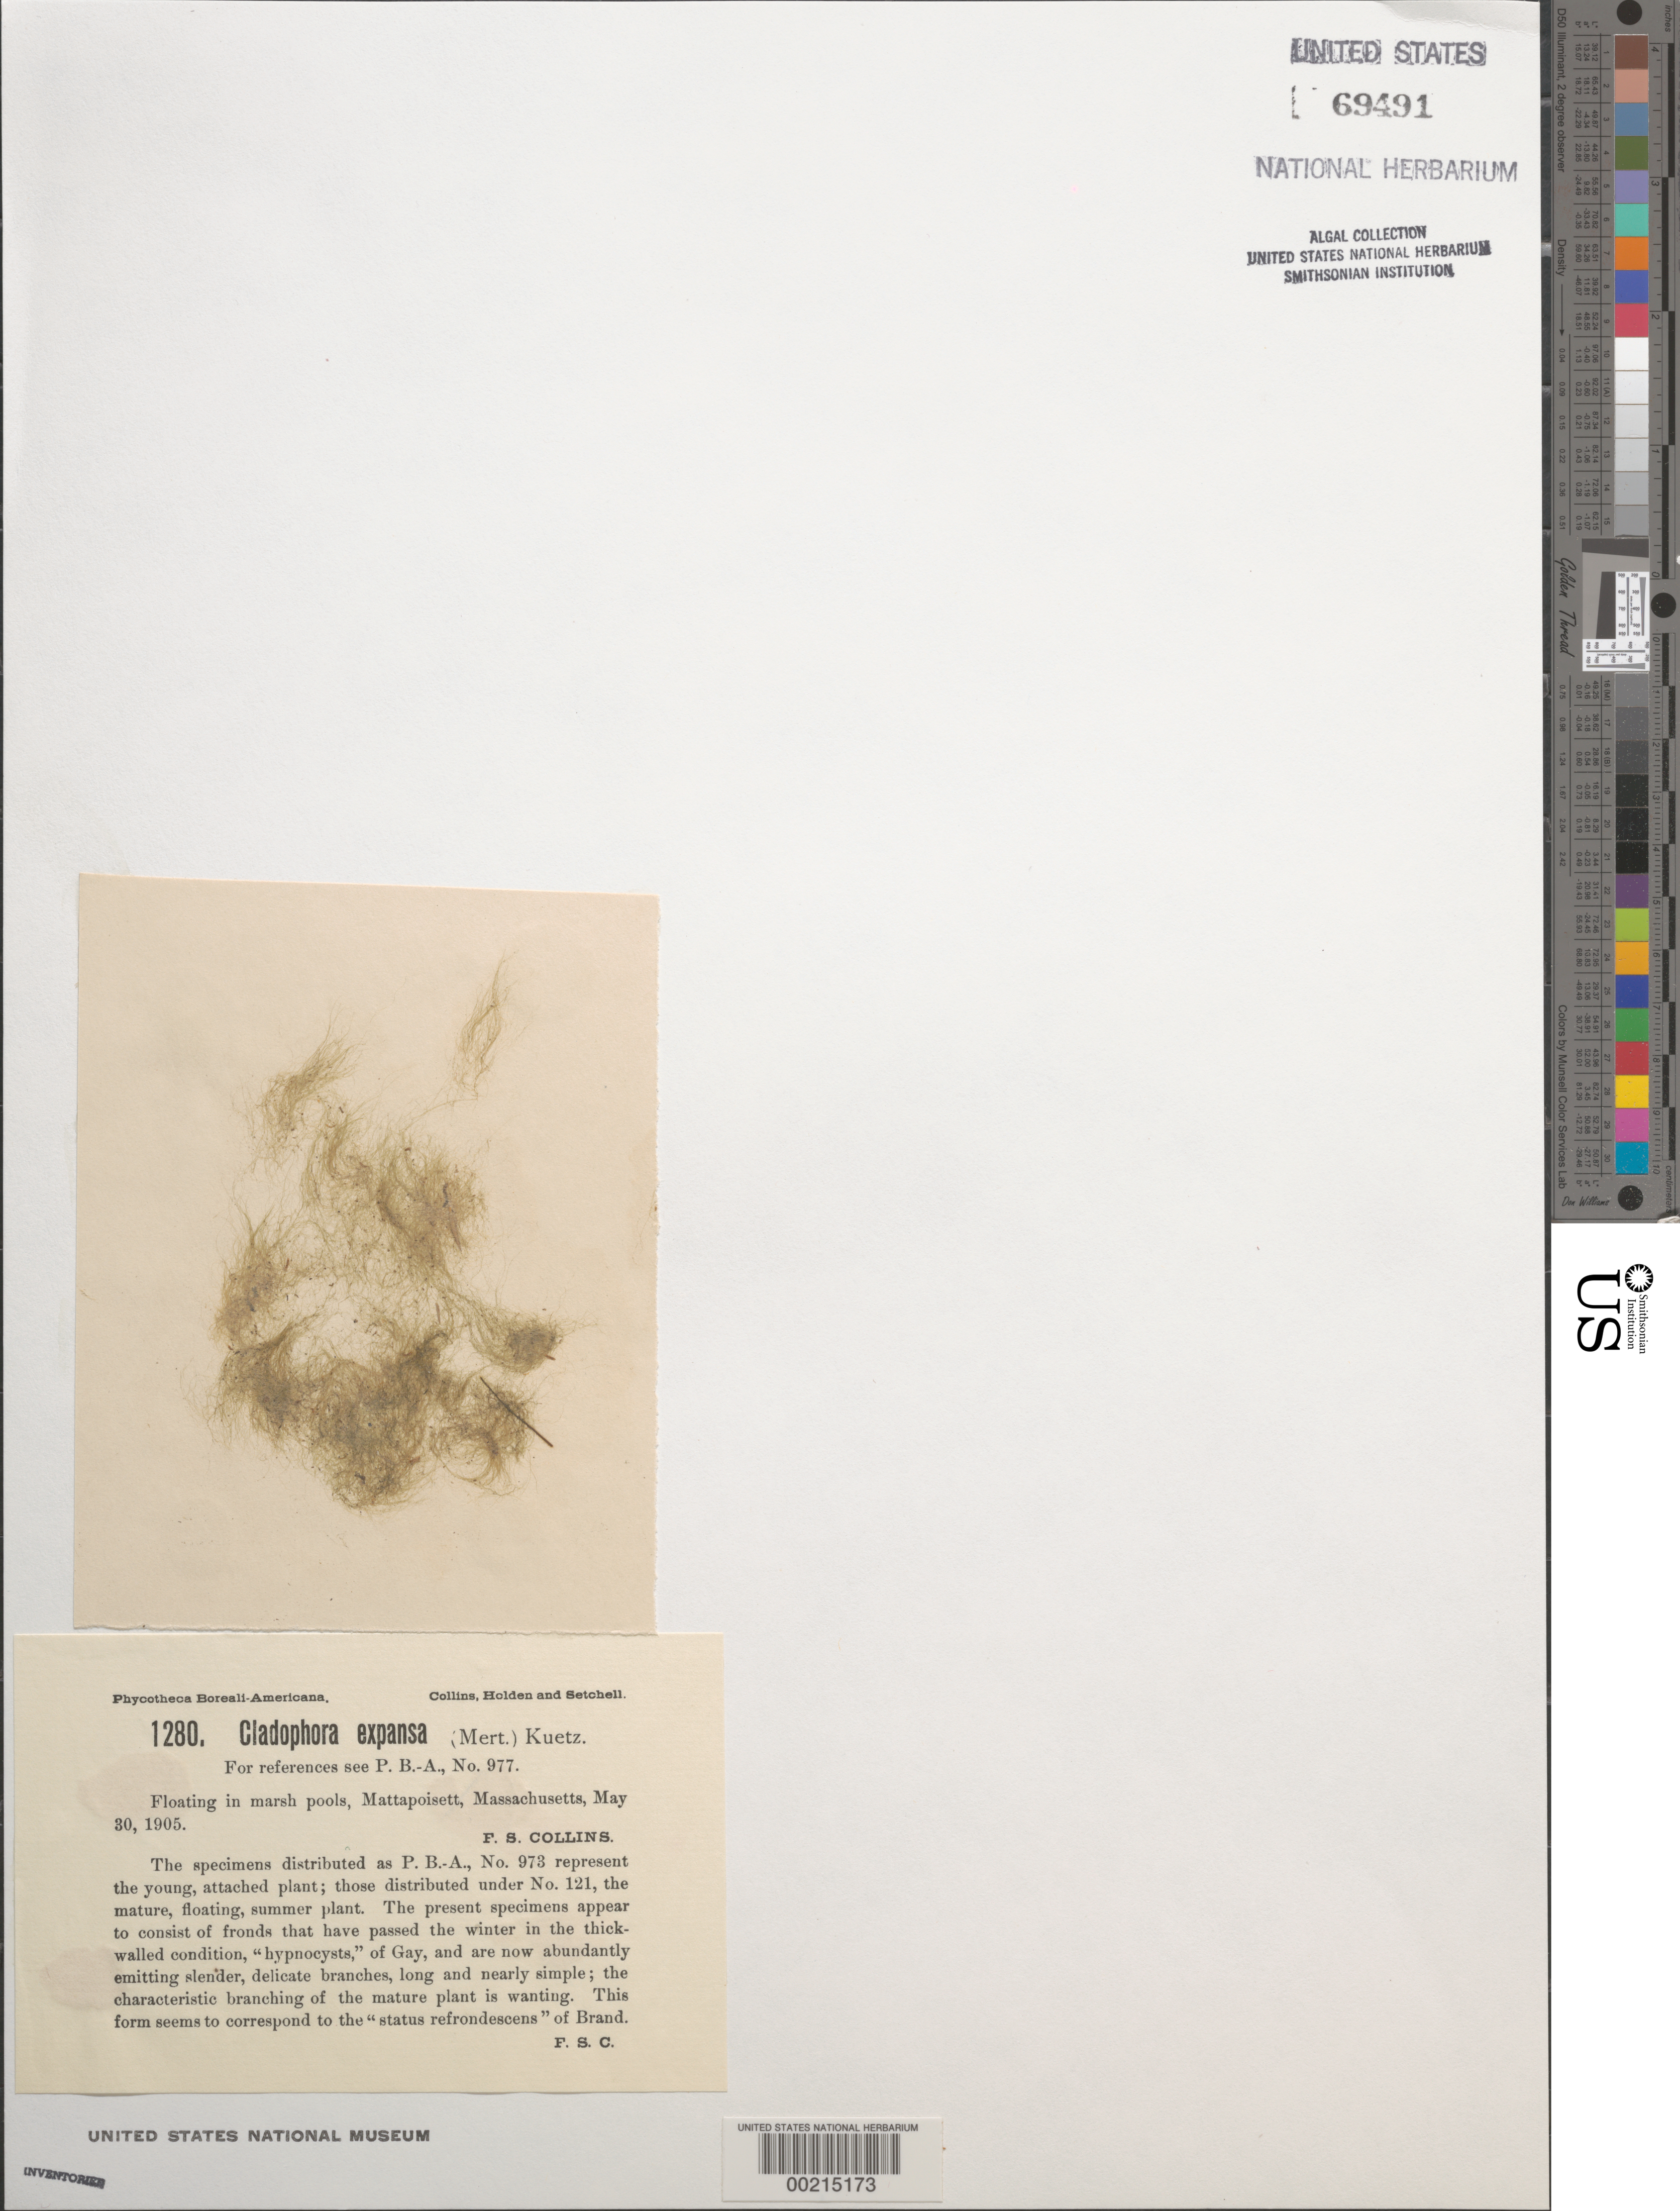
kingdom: Plantae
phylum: Chlorophyta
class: Ulvophyceae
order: Cladophorales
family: Cladophoraceae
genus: Cladophora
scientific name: Cladophora vagabunda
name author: (L.) C. Hoek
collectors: F. Collins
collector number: PB-A 1280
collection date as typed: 30 Mar 1905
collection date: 1905-03-30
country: United States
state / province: Massachusetts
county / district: Plymouth County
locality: Mattapoisett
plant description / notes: Collins, Holden & Setchell, Phycotheca Boreali-Americana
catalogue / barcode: US 69491